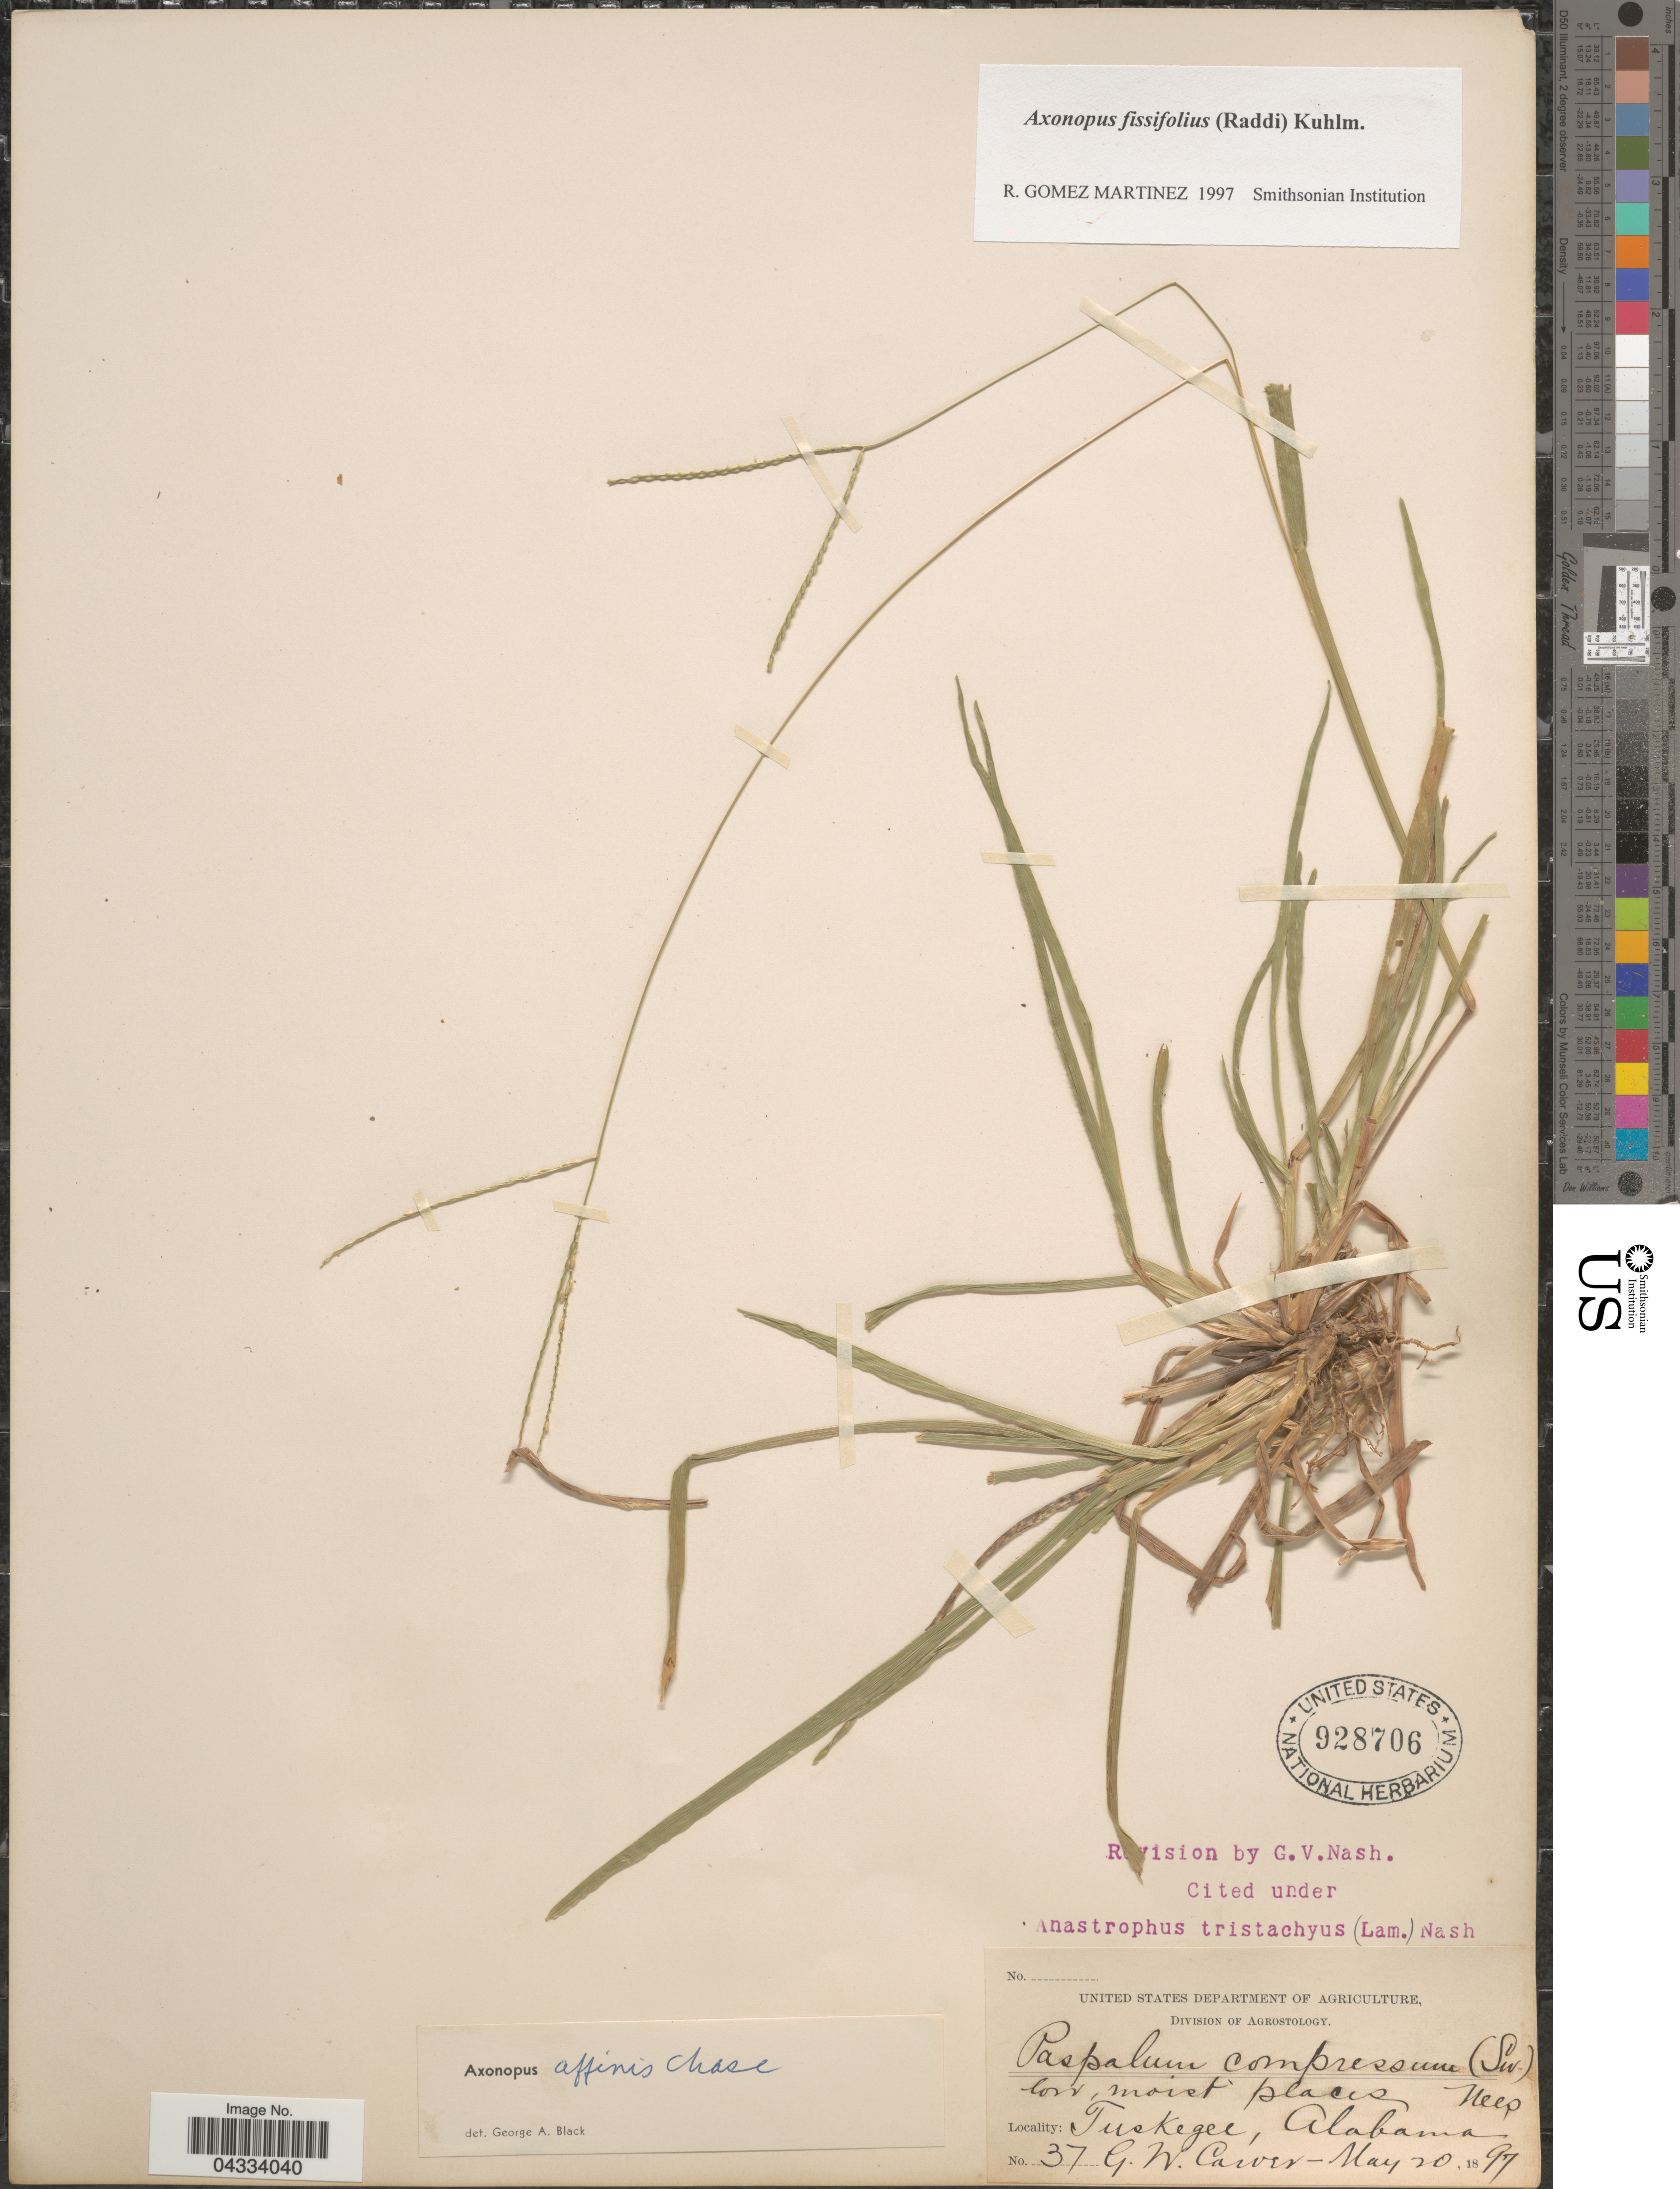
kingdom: Plantae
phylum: Tracheophyta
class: Liliopsida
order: Poales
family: Poaceae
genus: Axonopus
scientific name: Axonopus fissifolius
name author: (Raddi) Kuhlm.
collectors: G. Carver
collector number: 37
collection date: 1897-05-20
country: United States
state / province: Alabama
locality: Tuskegee.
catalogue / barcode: US 928706